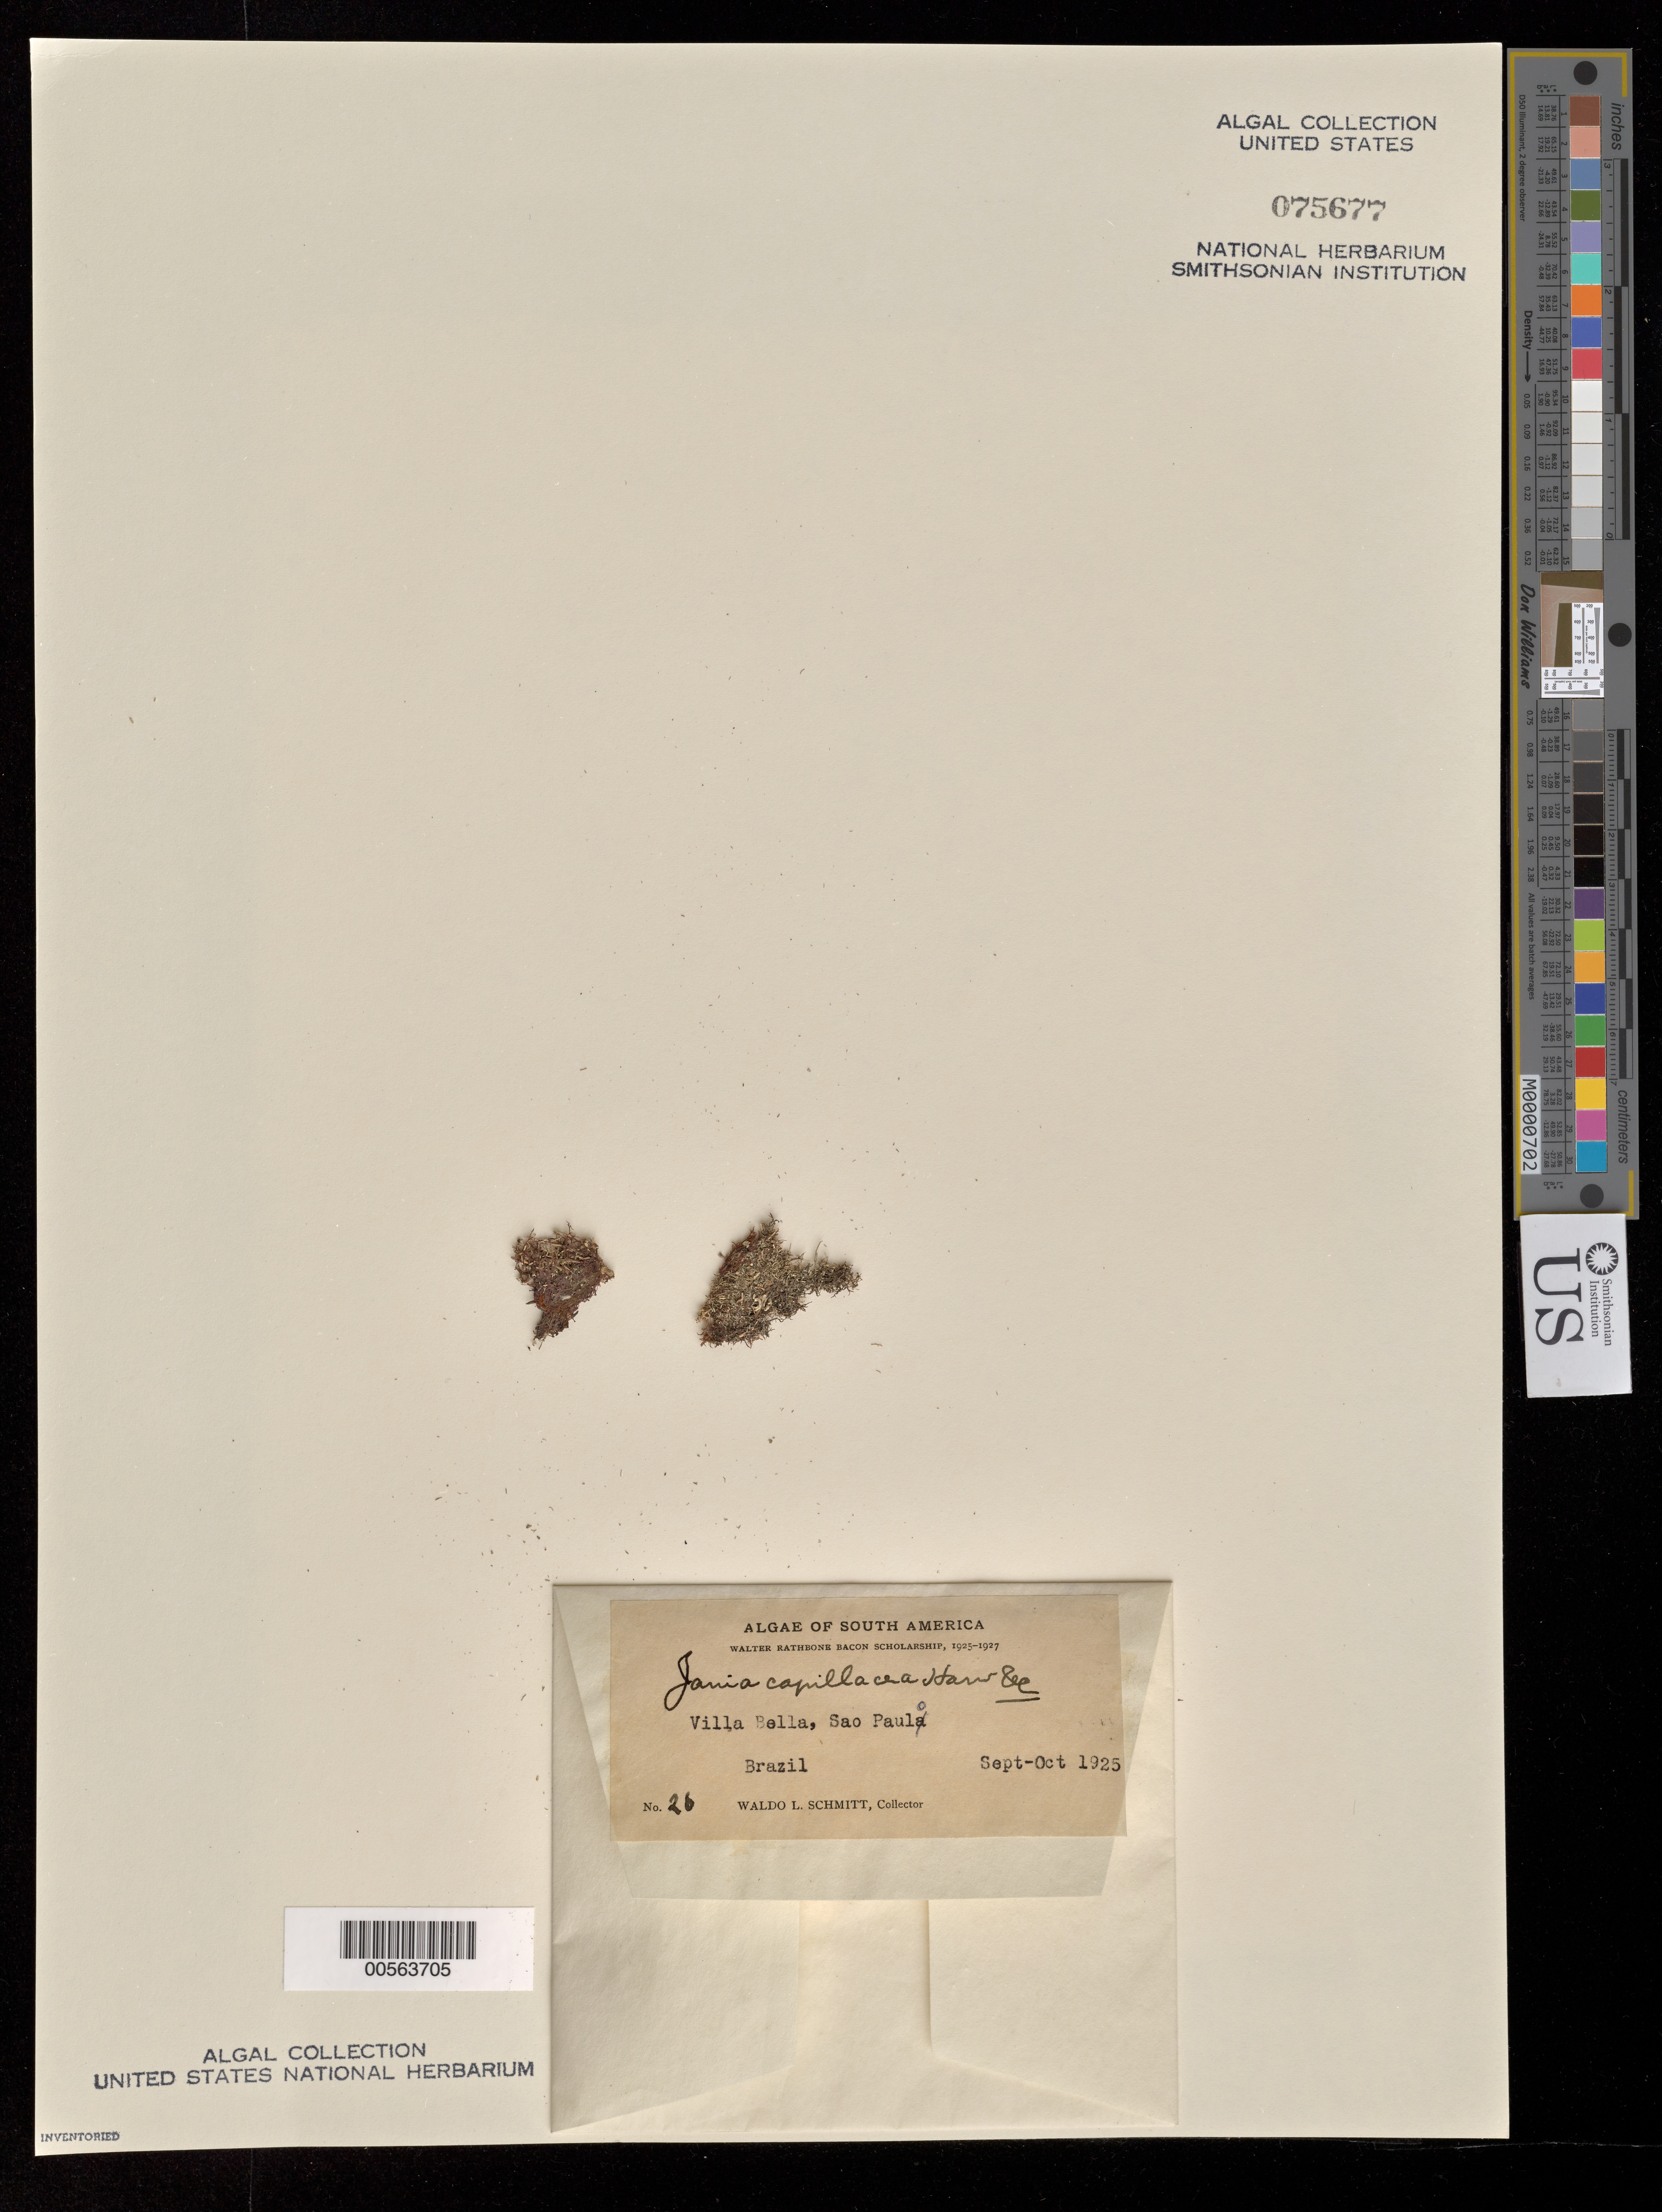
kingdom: Plantae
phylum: Rhodophyta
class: Florideophyceae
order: Corallinales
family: Corallinaceae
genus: Jania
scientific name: Jania capillacea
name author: Harv.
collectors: W. L. Schmitt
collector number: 26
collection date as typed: Sep 1925 to -- Oct 1925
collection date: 1925-09/1925-10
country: Brazil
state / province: São Paulo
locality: Villa Bella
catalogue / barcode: US 75677